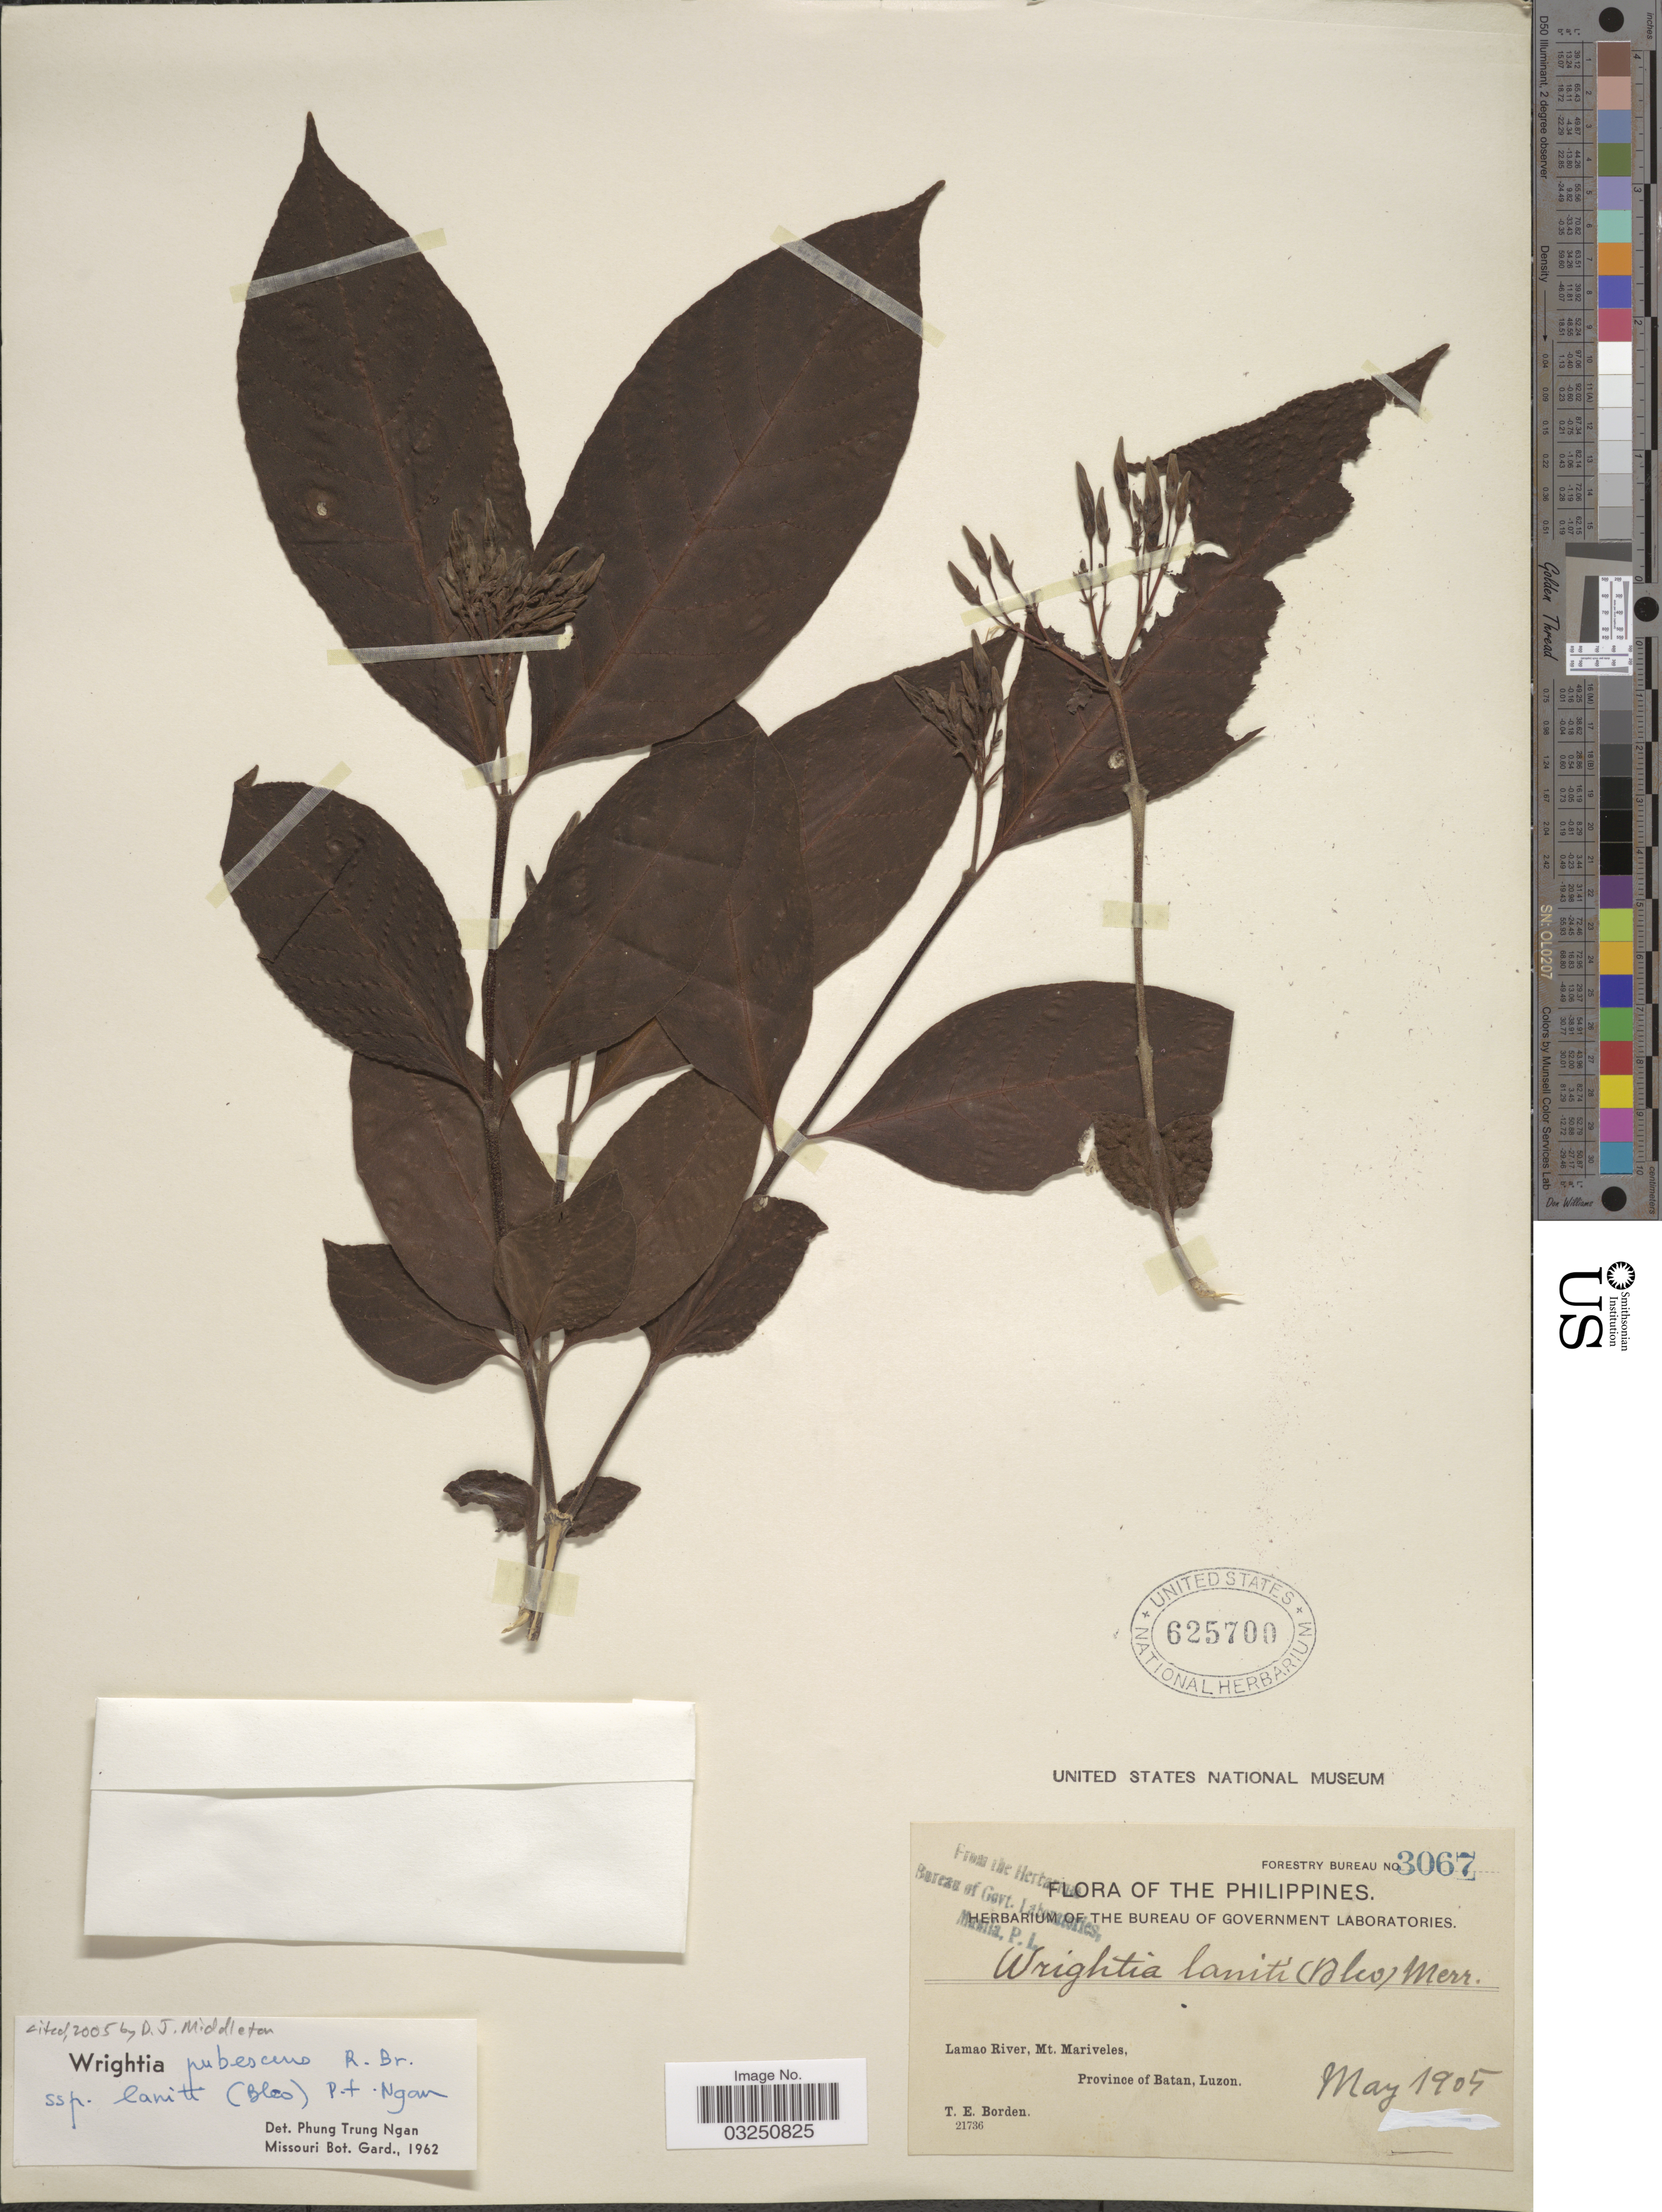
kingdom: Plantae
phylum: Tracheophyta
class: Magnoliopsida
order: Gentianales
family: Apocynaceae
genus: Wrightia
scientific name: Wrightia pubescens subsp. laniti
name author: (M. Blanco) Ngan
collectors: T. E. Borden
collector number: Forestry Bureau 3067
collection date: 1905-05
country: Philippines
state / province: Cagayan Valley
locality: Lamao River, Mt. Mariveles, Province of Batan, Luzon.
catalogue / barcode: US 625700